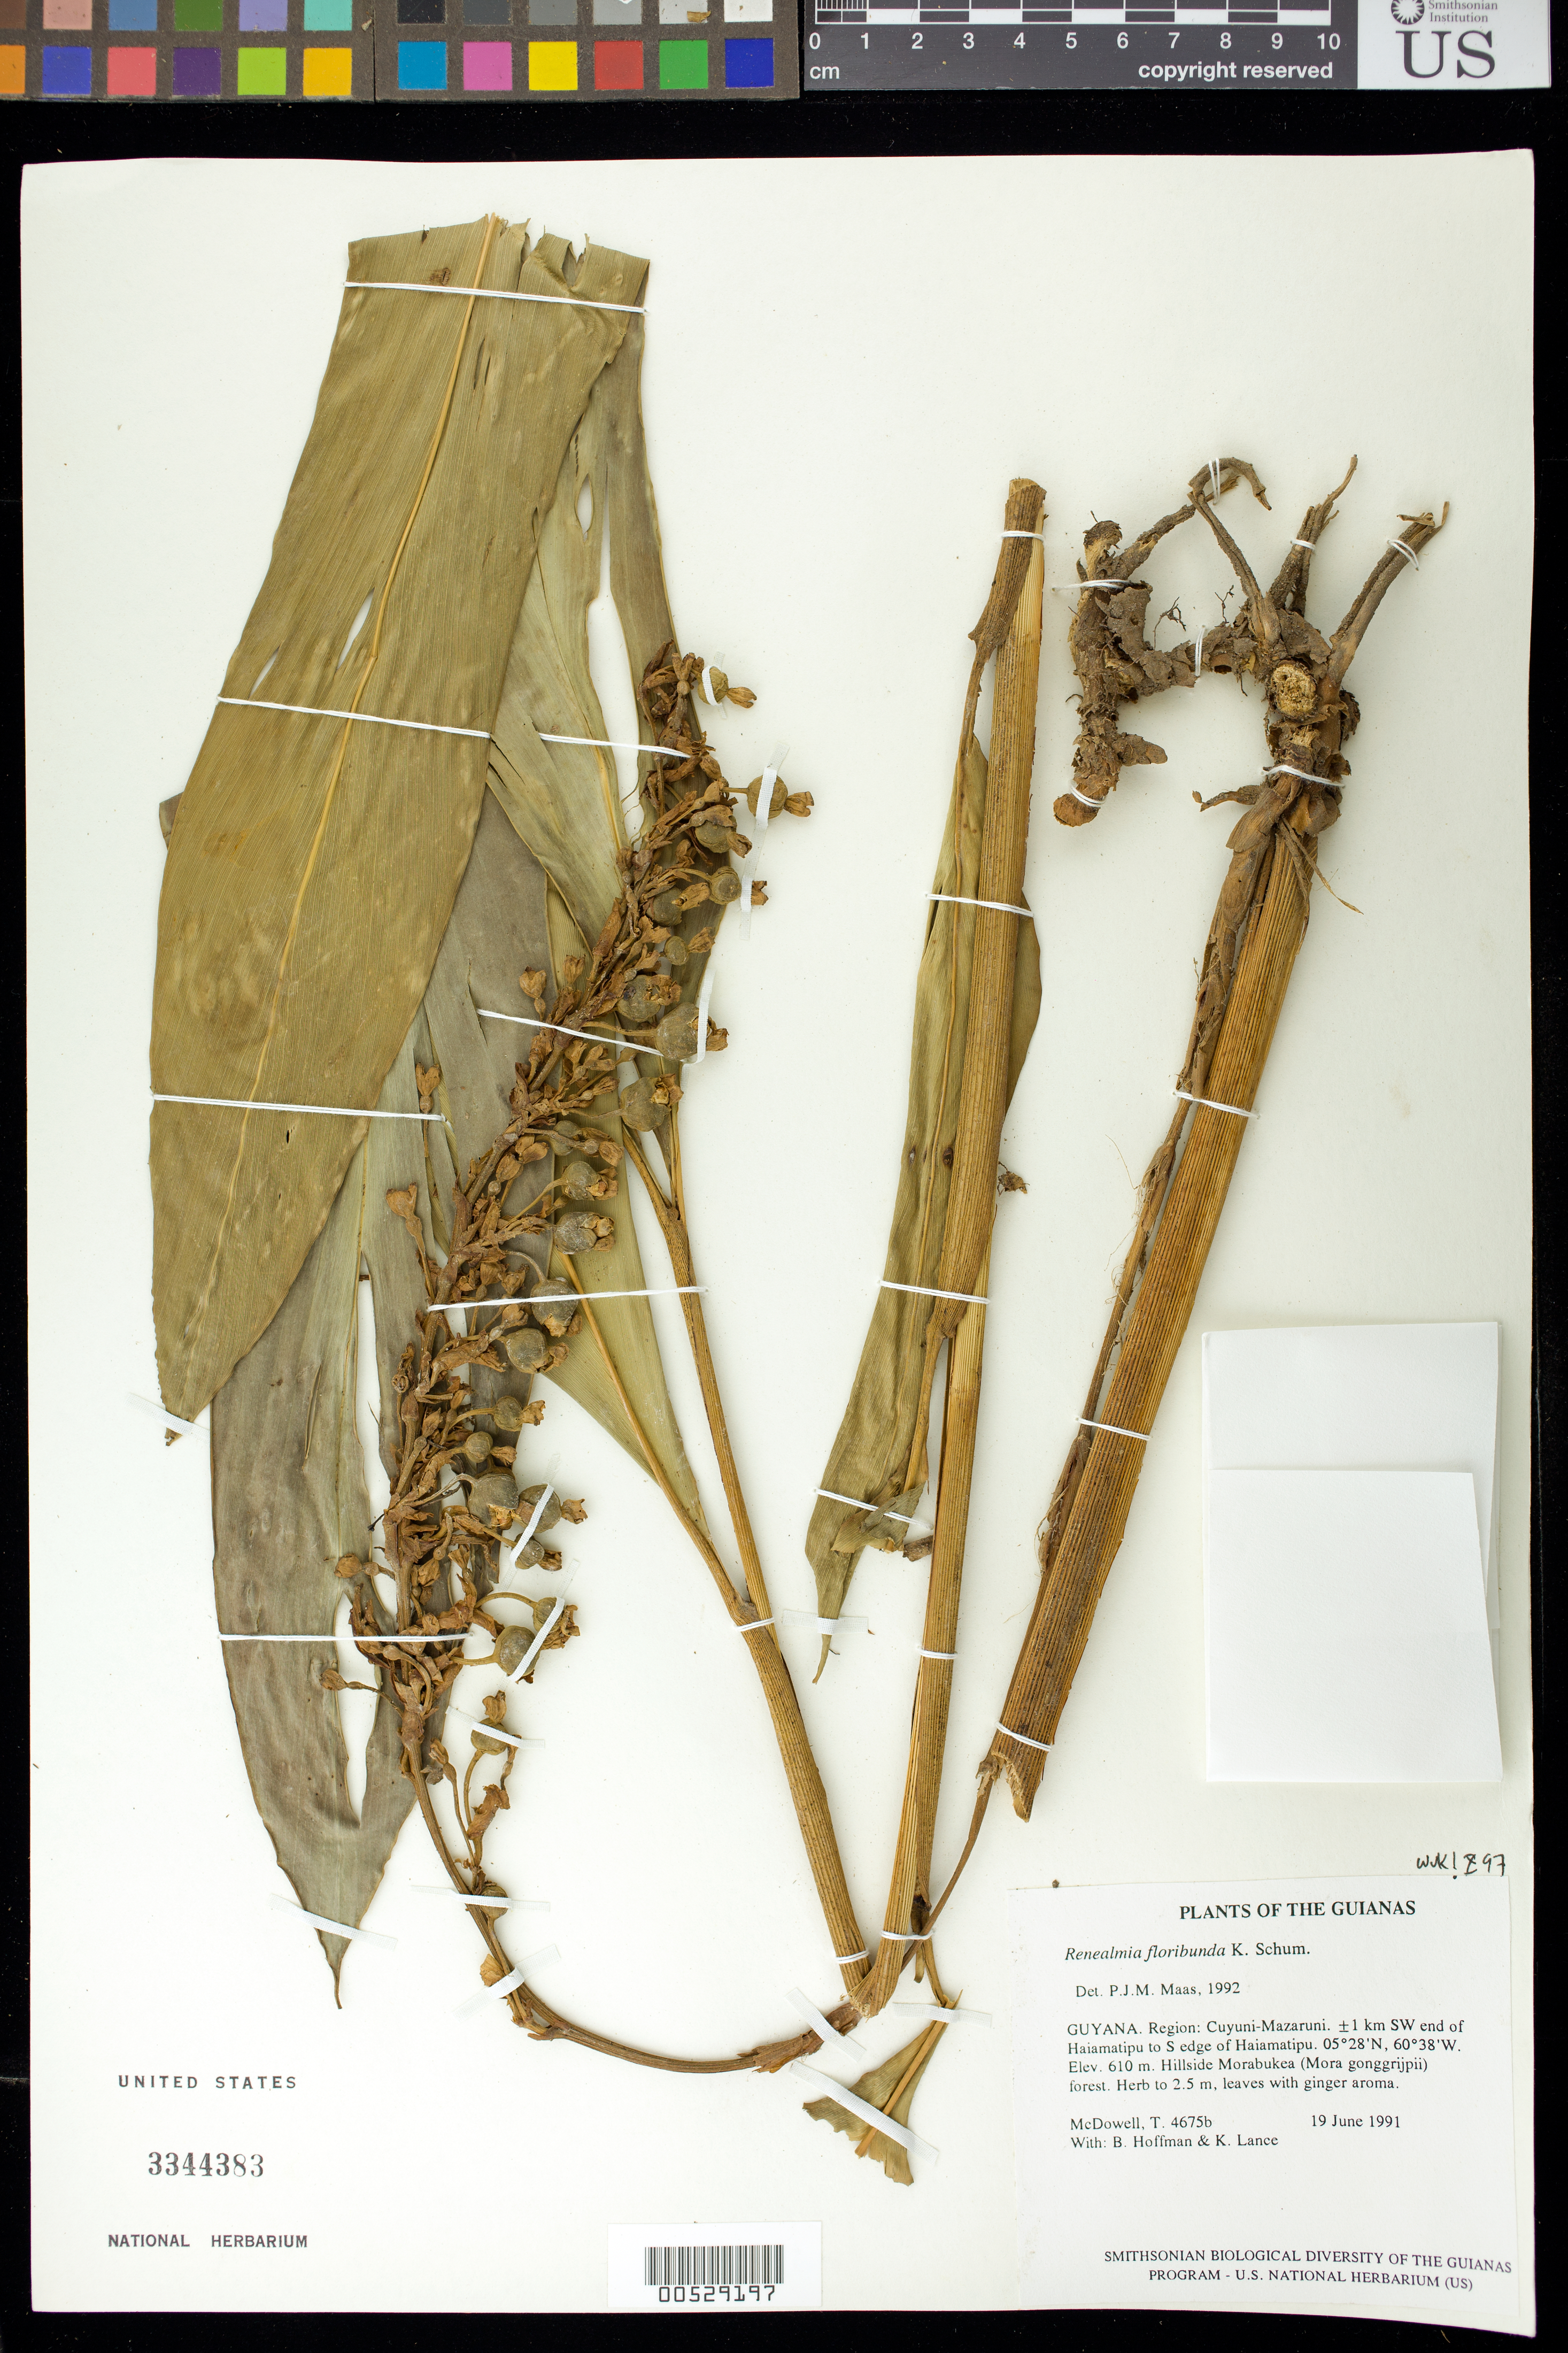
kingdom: Plantae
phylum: Tracheophyta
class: Liliopsida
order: Zingiberales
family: Zingiberaceae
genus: Renealmia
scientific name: Renealmia floribunda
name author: K. Schum.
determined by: Maas, Paul J. M.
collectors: T. McDowell, B. Hoffman & K. Lance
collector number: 4675 b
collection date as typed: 19 June 1991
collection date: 1991-06-19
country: Guyana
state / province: Cuyuni-Mazaruni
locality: ±1 km SW end of Haiamatipu to South edge of Haiamatipu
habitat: Hillside Morabukea (Mora gonggrijpii) forest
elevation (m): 550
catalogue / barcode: US 3344383